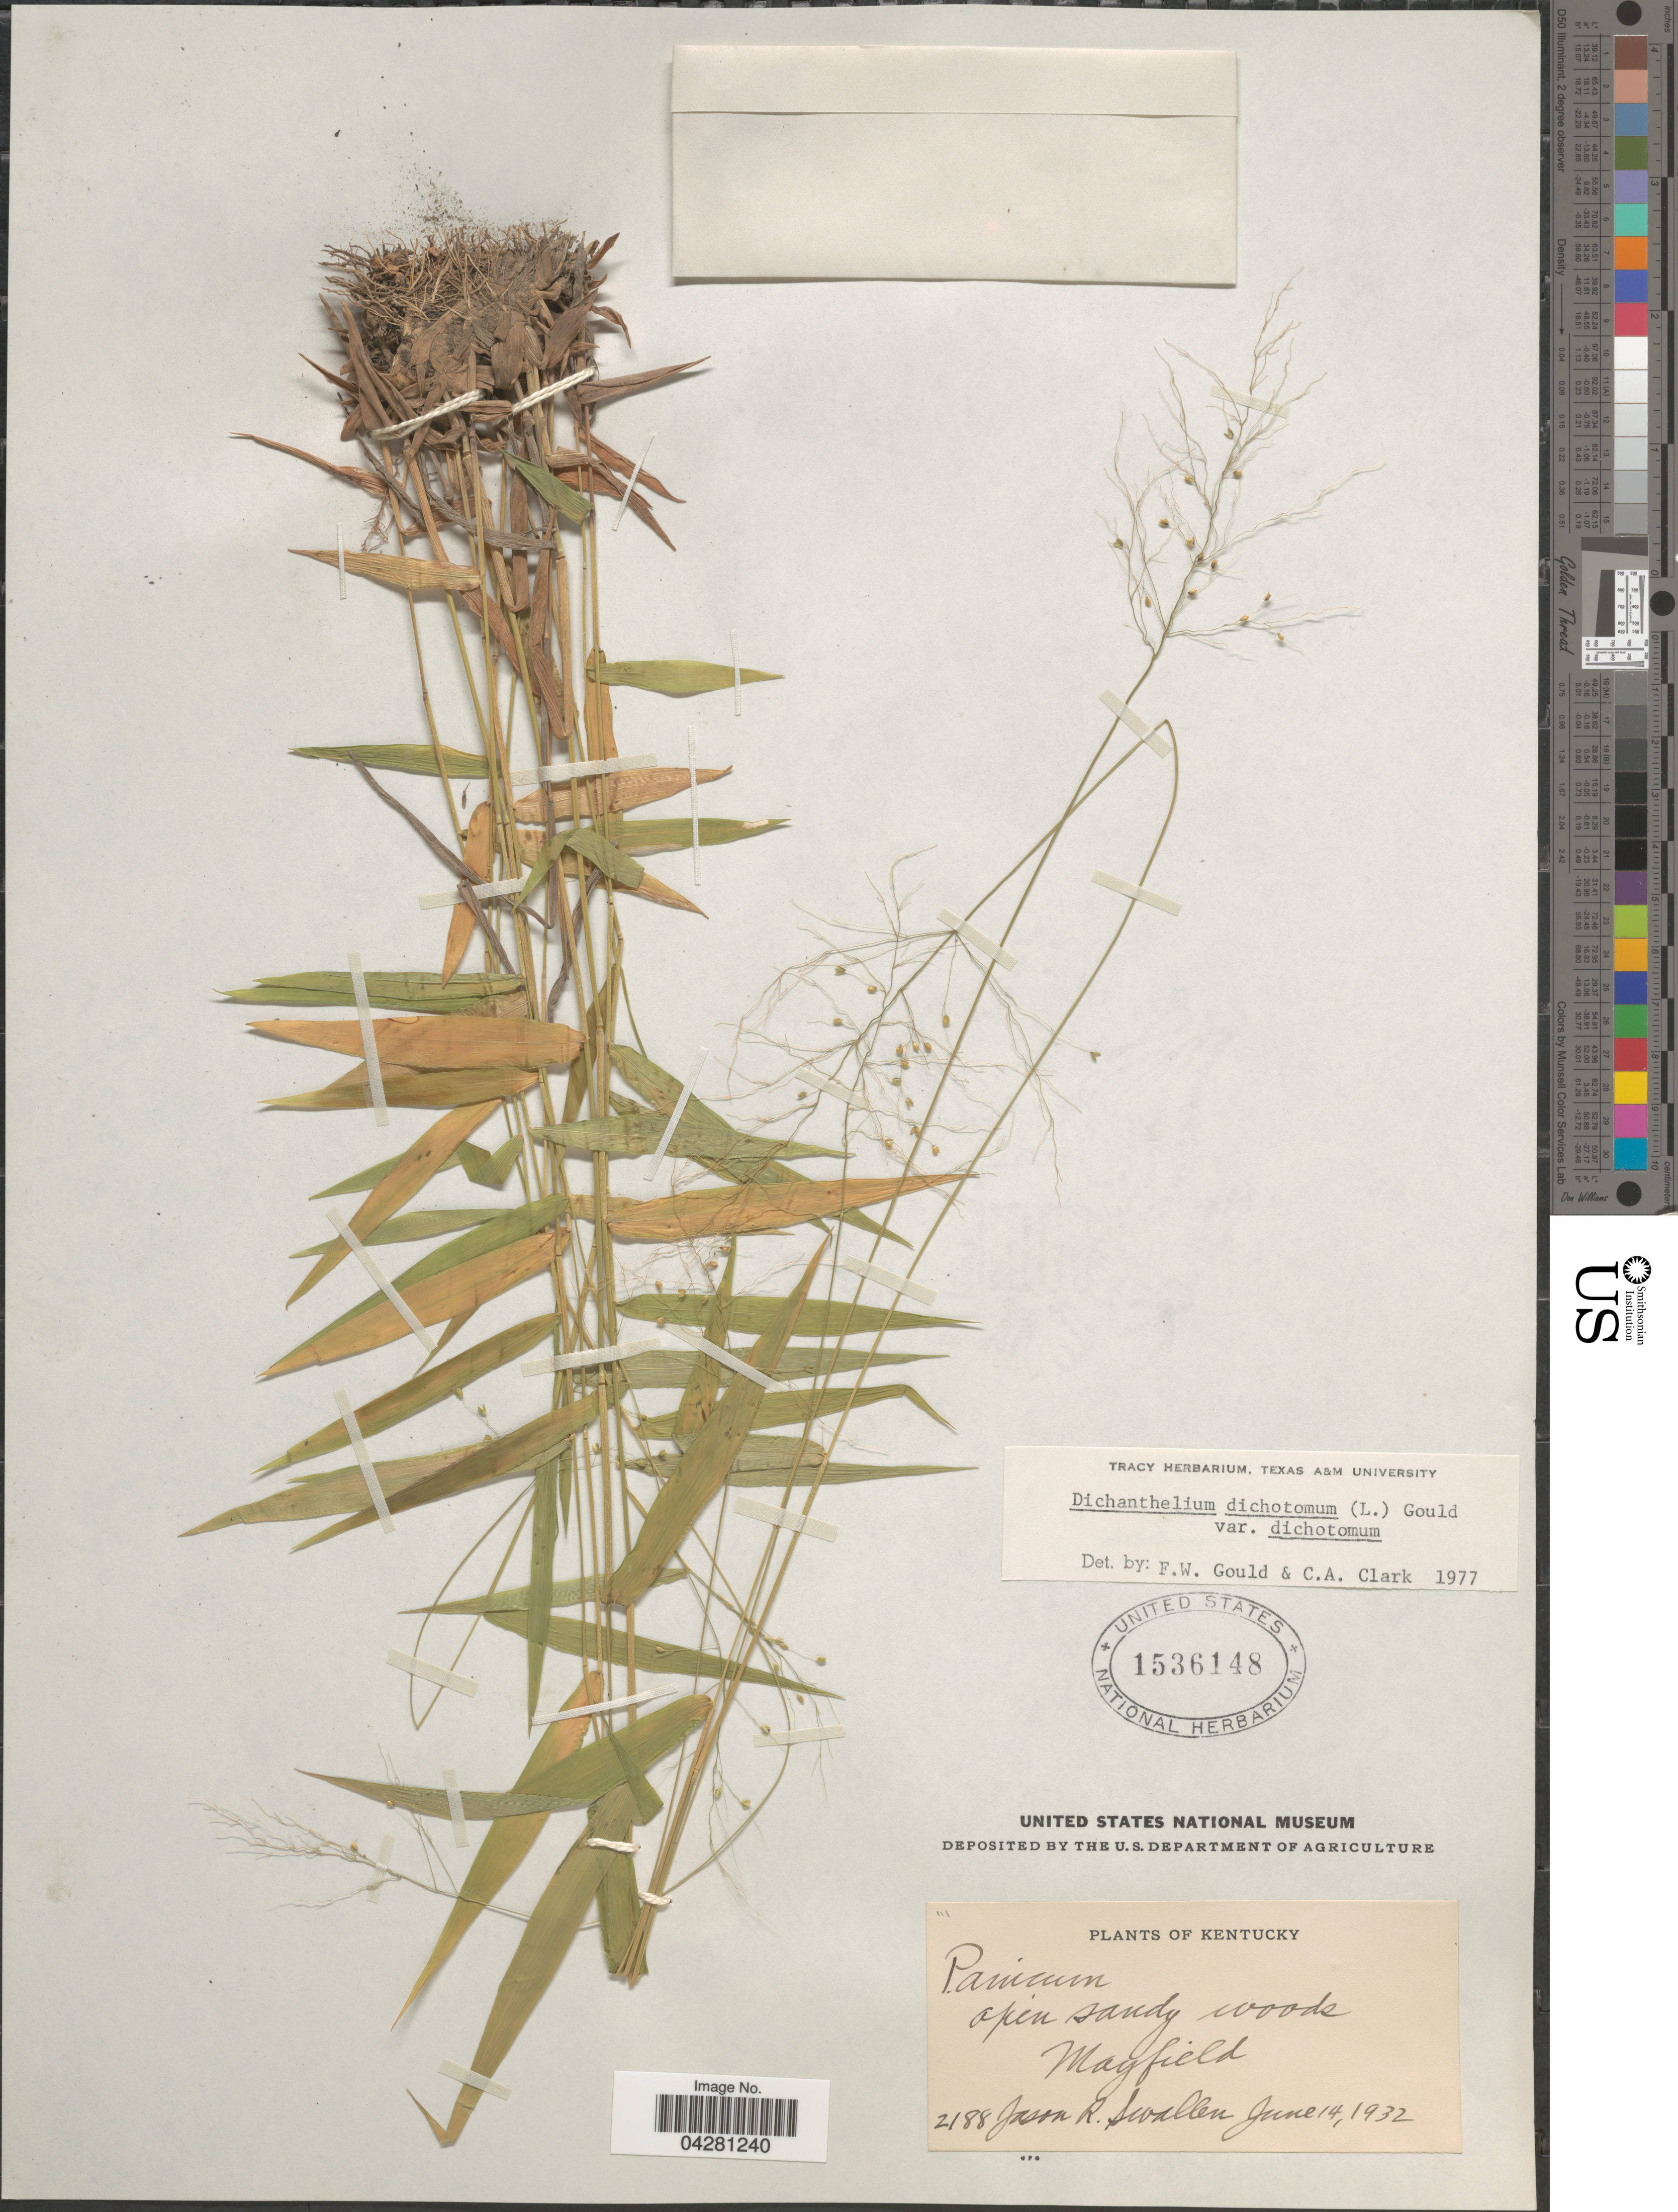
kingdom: Plantae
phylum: Tracheophyta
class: Liliopsida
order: Poales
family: Poaceae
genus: Dichanthelium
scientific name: Dichanthelium dichotomum var. dichotomum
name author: (L.) Gould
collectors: J. R. Swallen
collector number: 2188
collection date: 1932-06-14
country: United States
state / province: Kentucky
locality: Mayfield.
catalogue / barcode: US 1536148